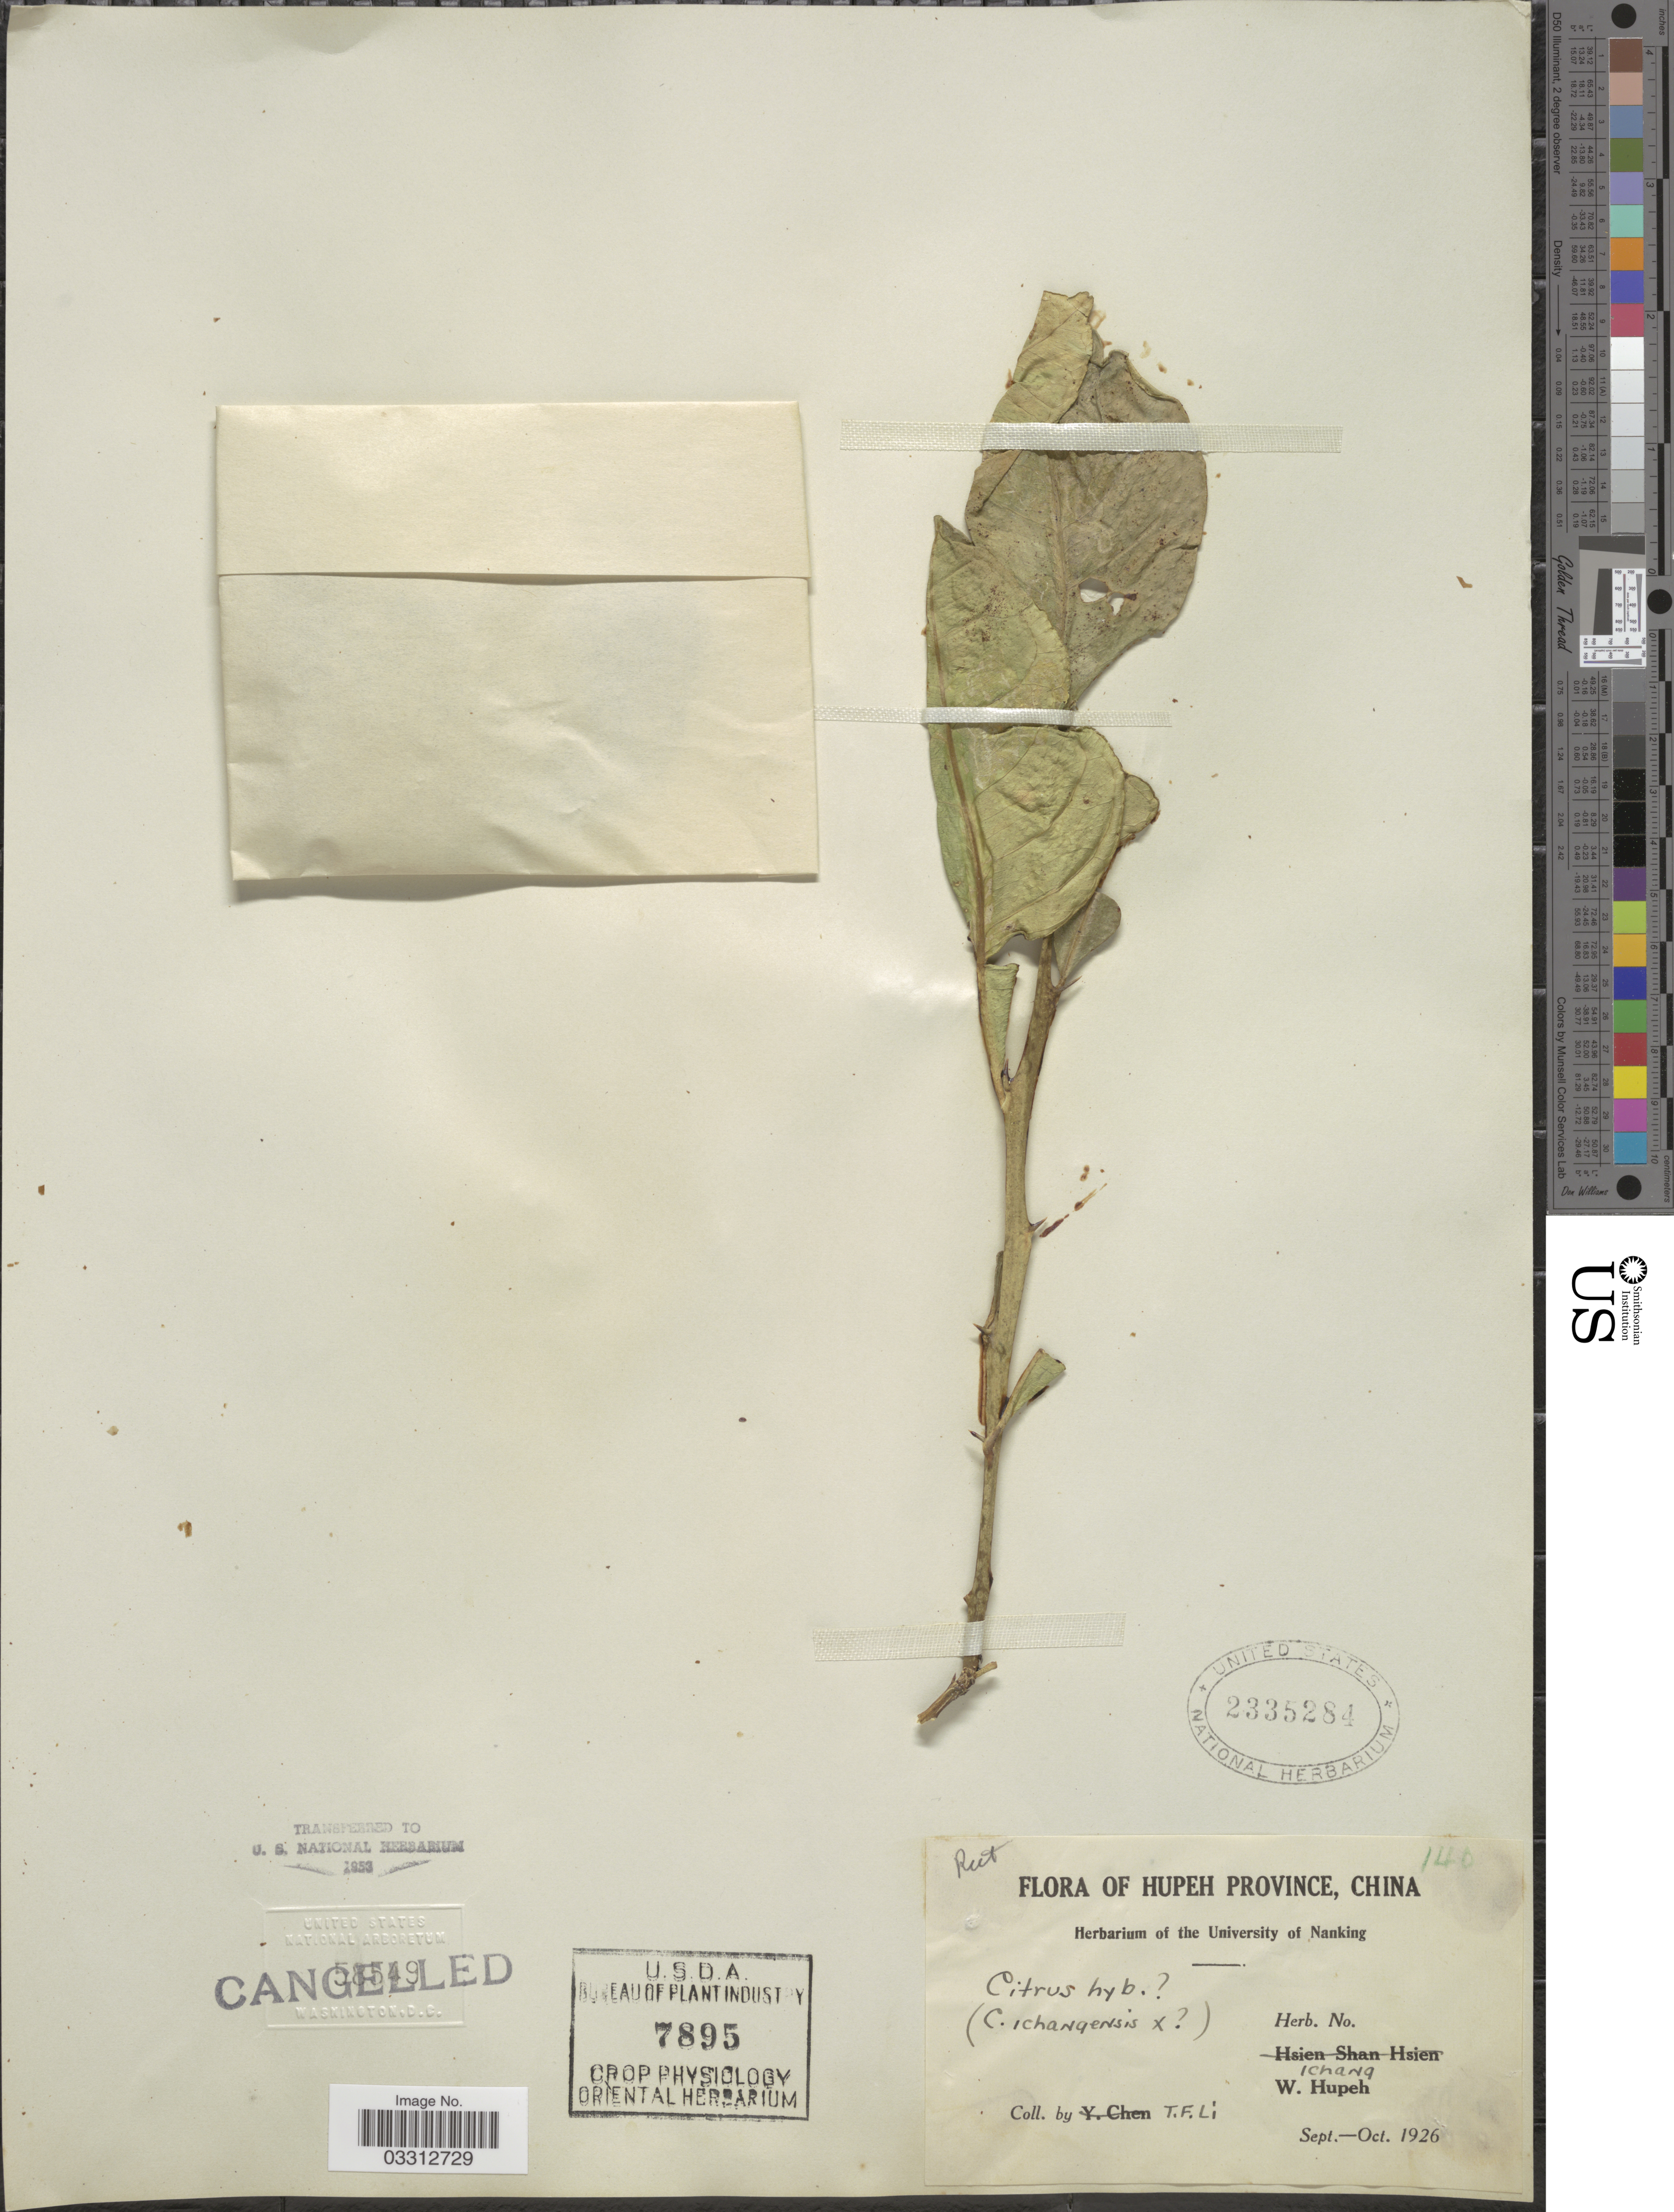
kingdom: Plantae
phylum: Tracheophyta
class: Magnoliopsida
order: Sapindales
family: Rutaceae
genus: Citrus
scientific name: Citrus ichangensis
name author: Swingle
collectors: T. Li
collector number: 146?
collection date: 1926-09/1926-10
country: China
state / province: Hubei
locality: Hupeh Province, Ichang, W. Hupeh.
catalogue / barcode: US 2335284